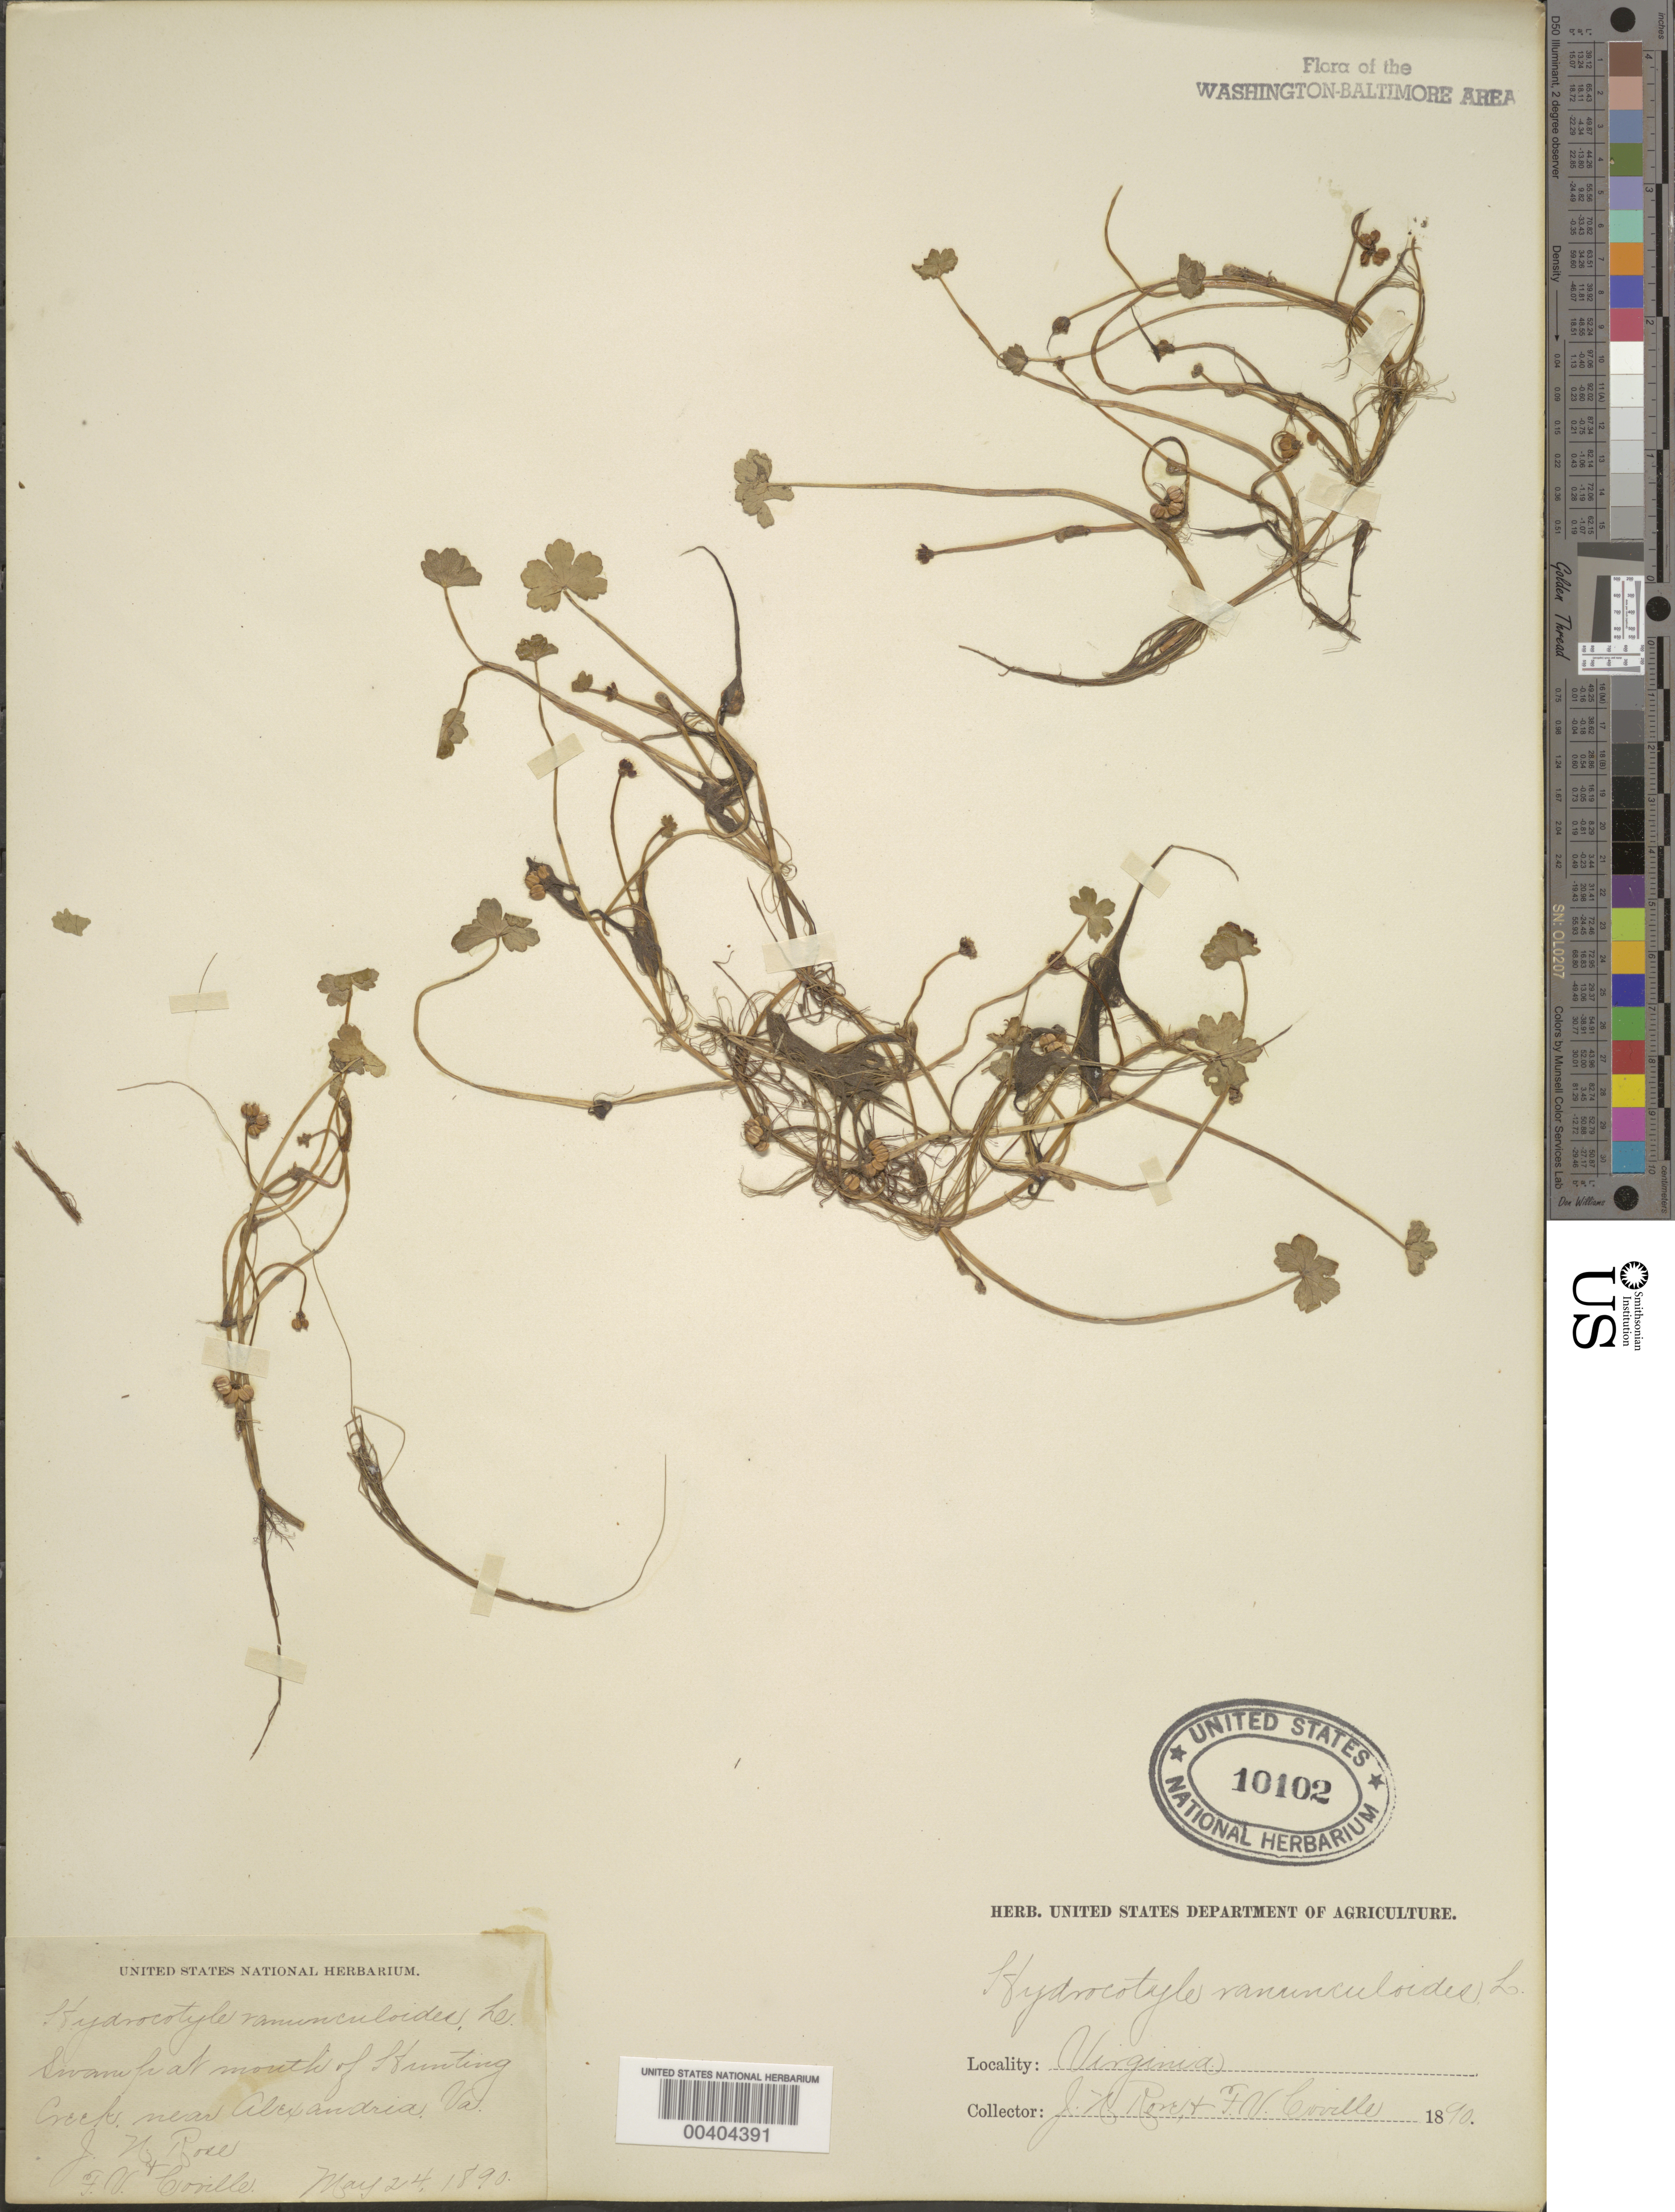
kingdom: Plantae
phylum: Tracheophyta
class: Magnoliopsida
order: Apiales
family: Araliaceae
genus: Hydrocotyle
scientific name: Hydrocotyle ranunculoides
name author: L. f.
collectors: J. N. Rose & F. V. Coville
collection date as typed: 24 May 1890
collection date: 1890-05-24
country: United States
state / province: Virginia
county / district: Fairfax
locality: Hunting Creek near Alexandria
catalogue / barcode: US 10102